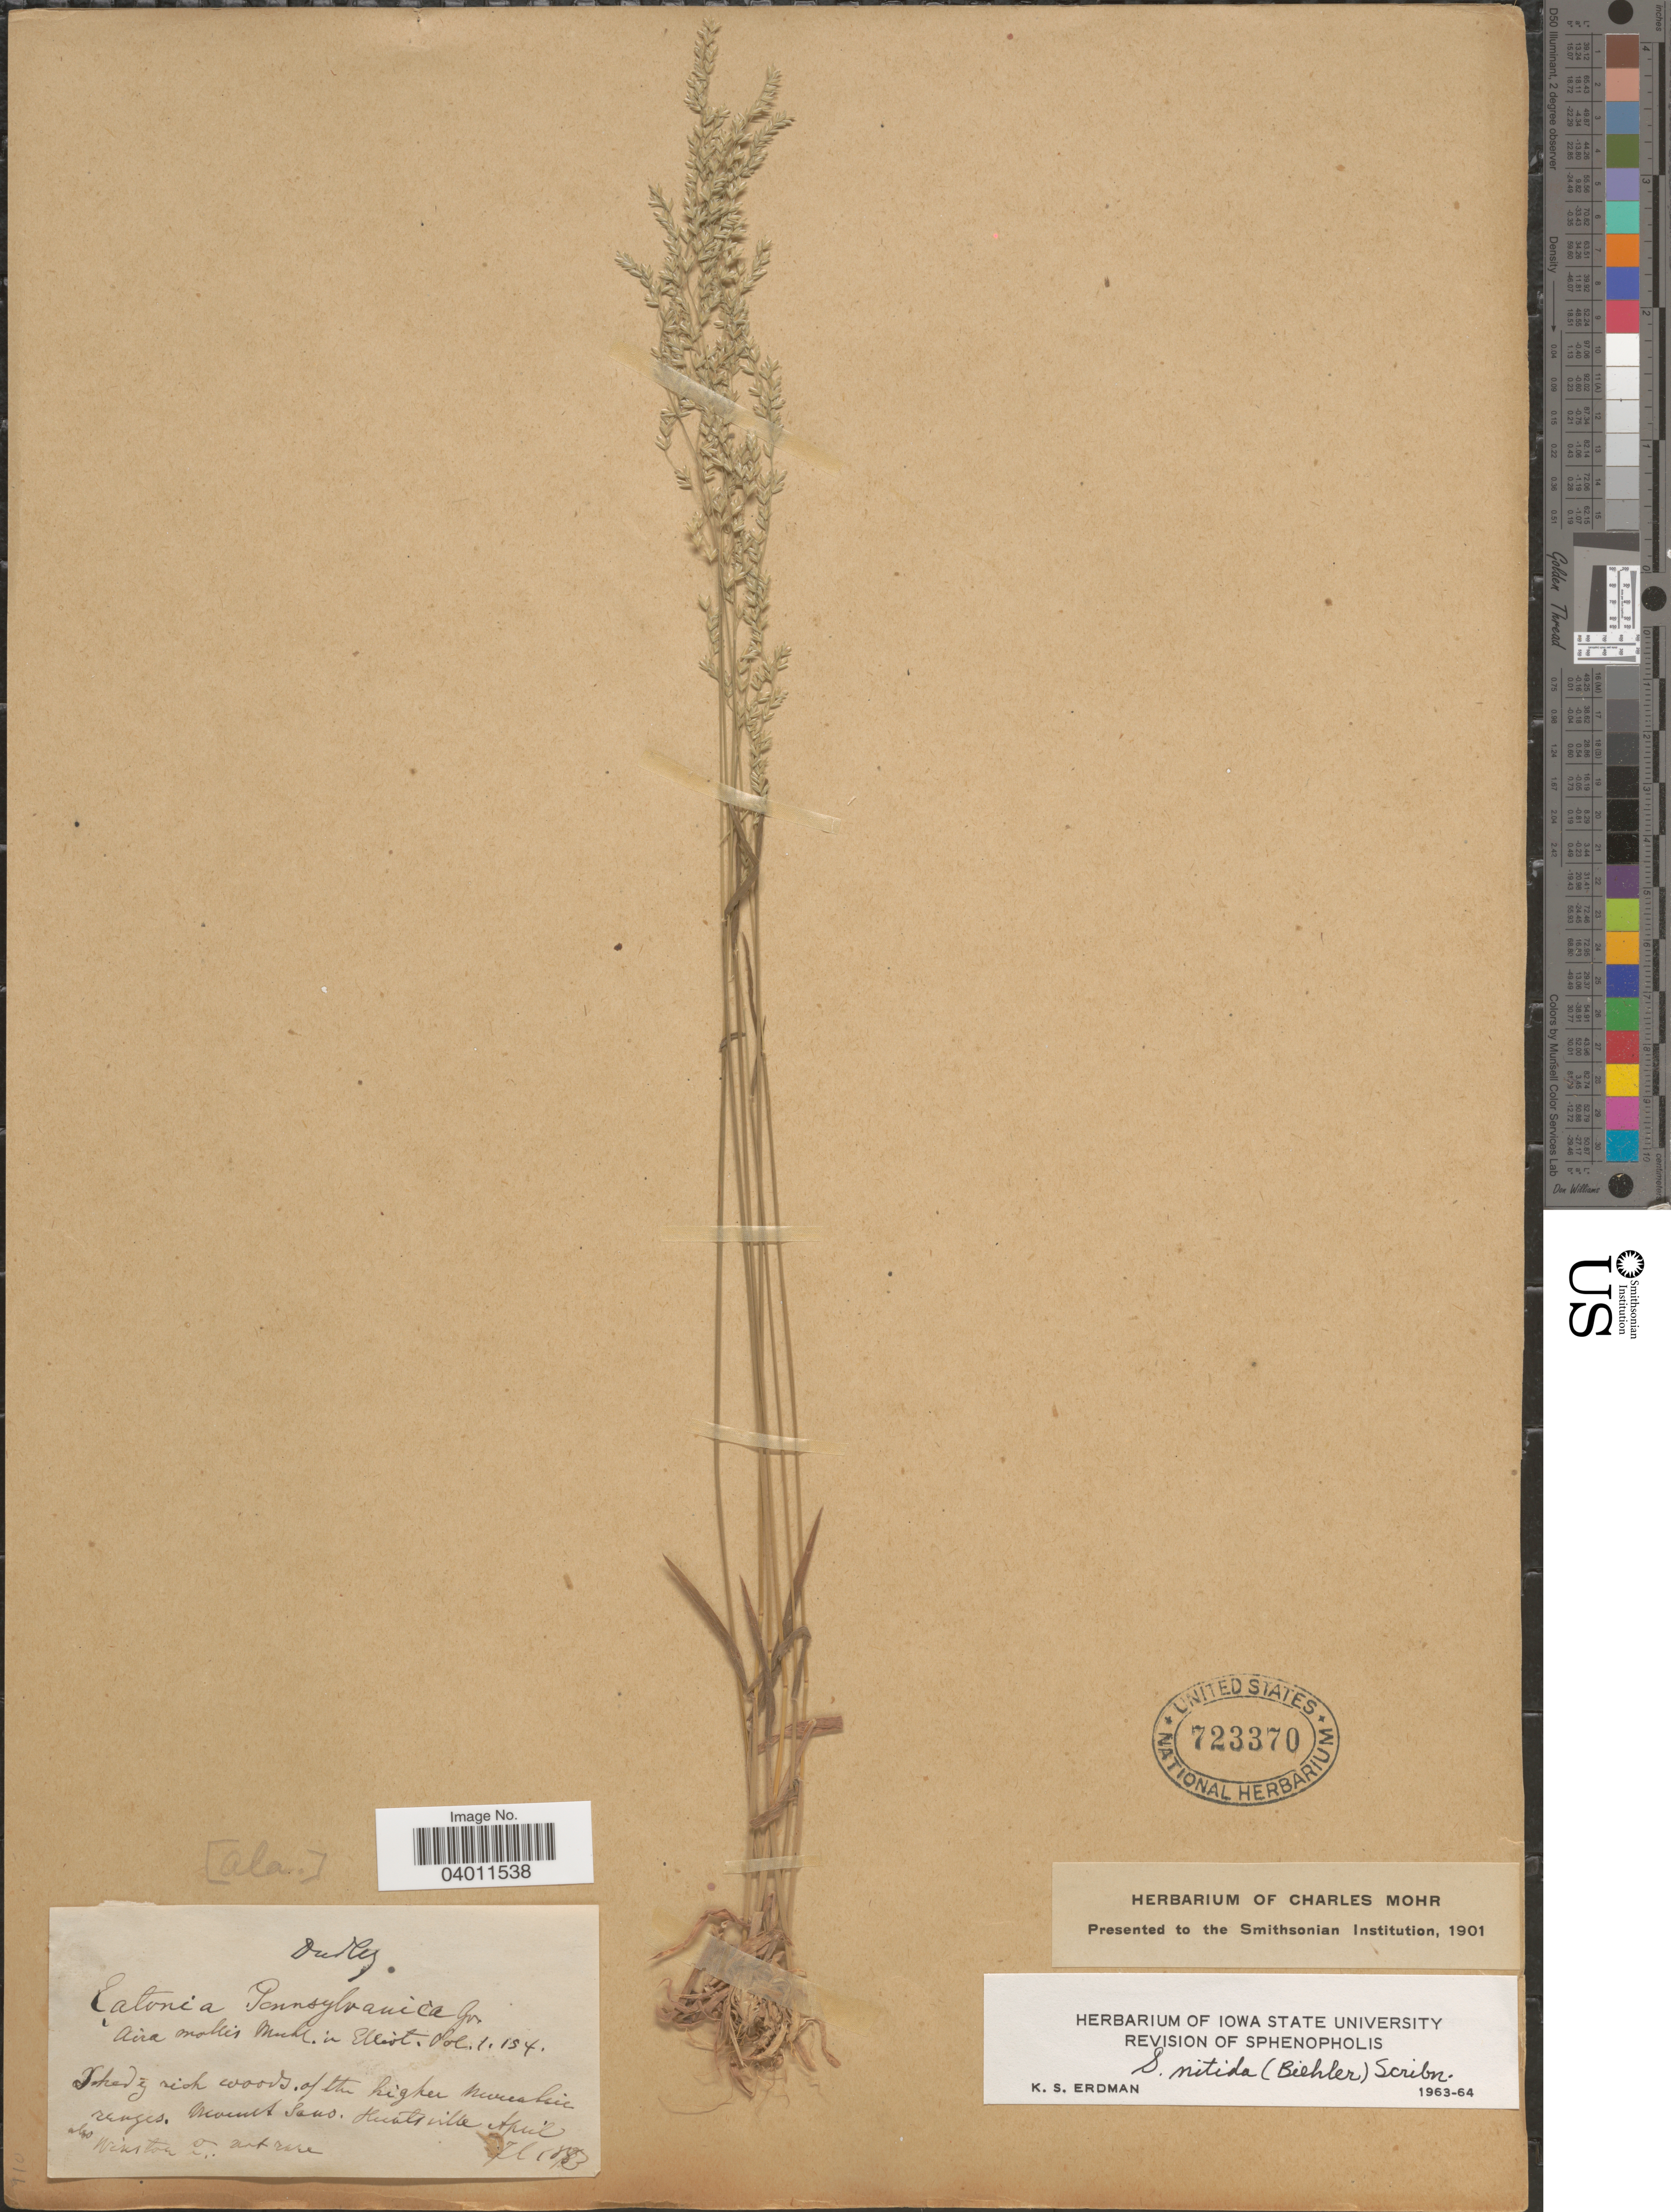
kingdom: Plantae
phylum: Tracheophyta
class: Liliopsida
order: Poales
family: Poaceae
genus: Sphenopholis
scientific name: Sphenopholis nitida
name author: (Biehler) Scribn.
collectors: Dudley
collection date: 1883-04-07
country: United States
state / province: Alabama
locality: Mount Sano. Huntsville also Winston Co.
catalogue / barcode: US 723370